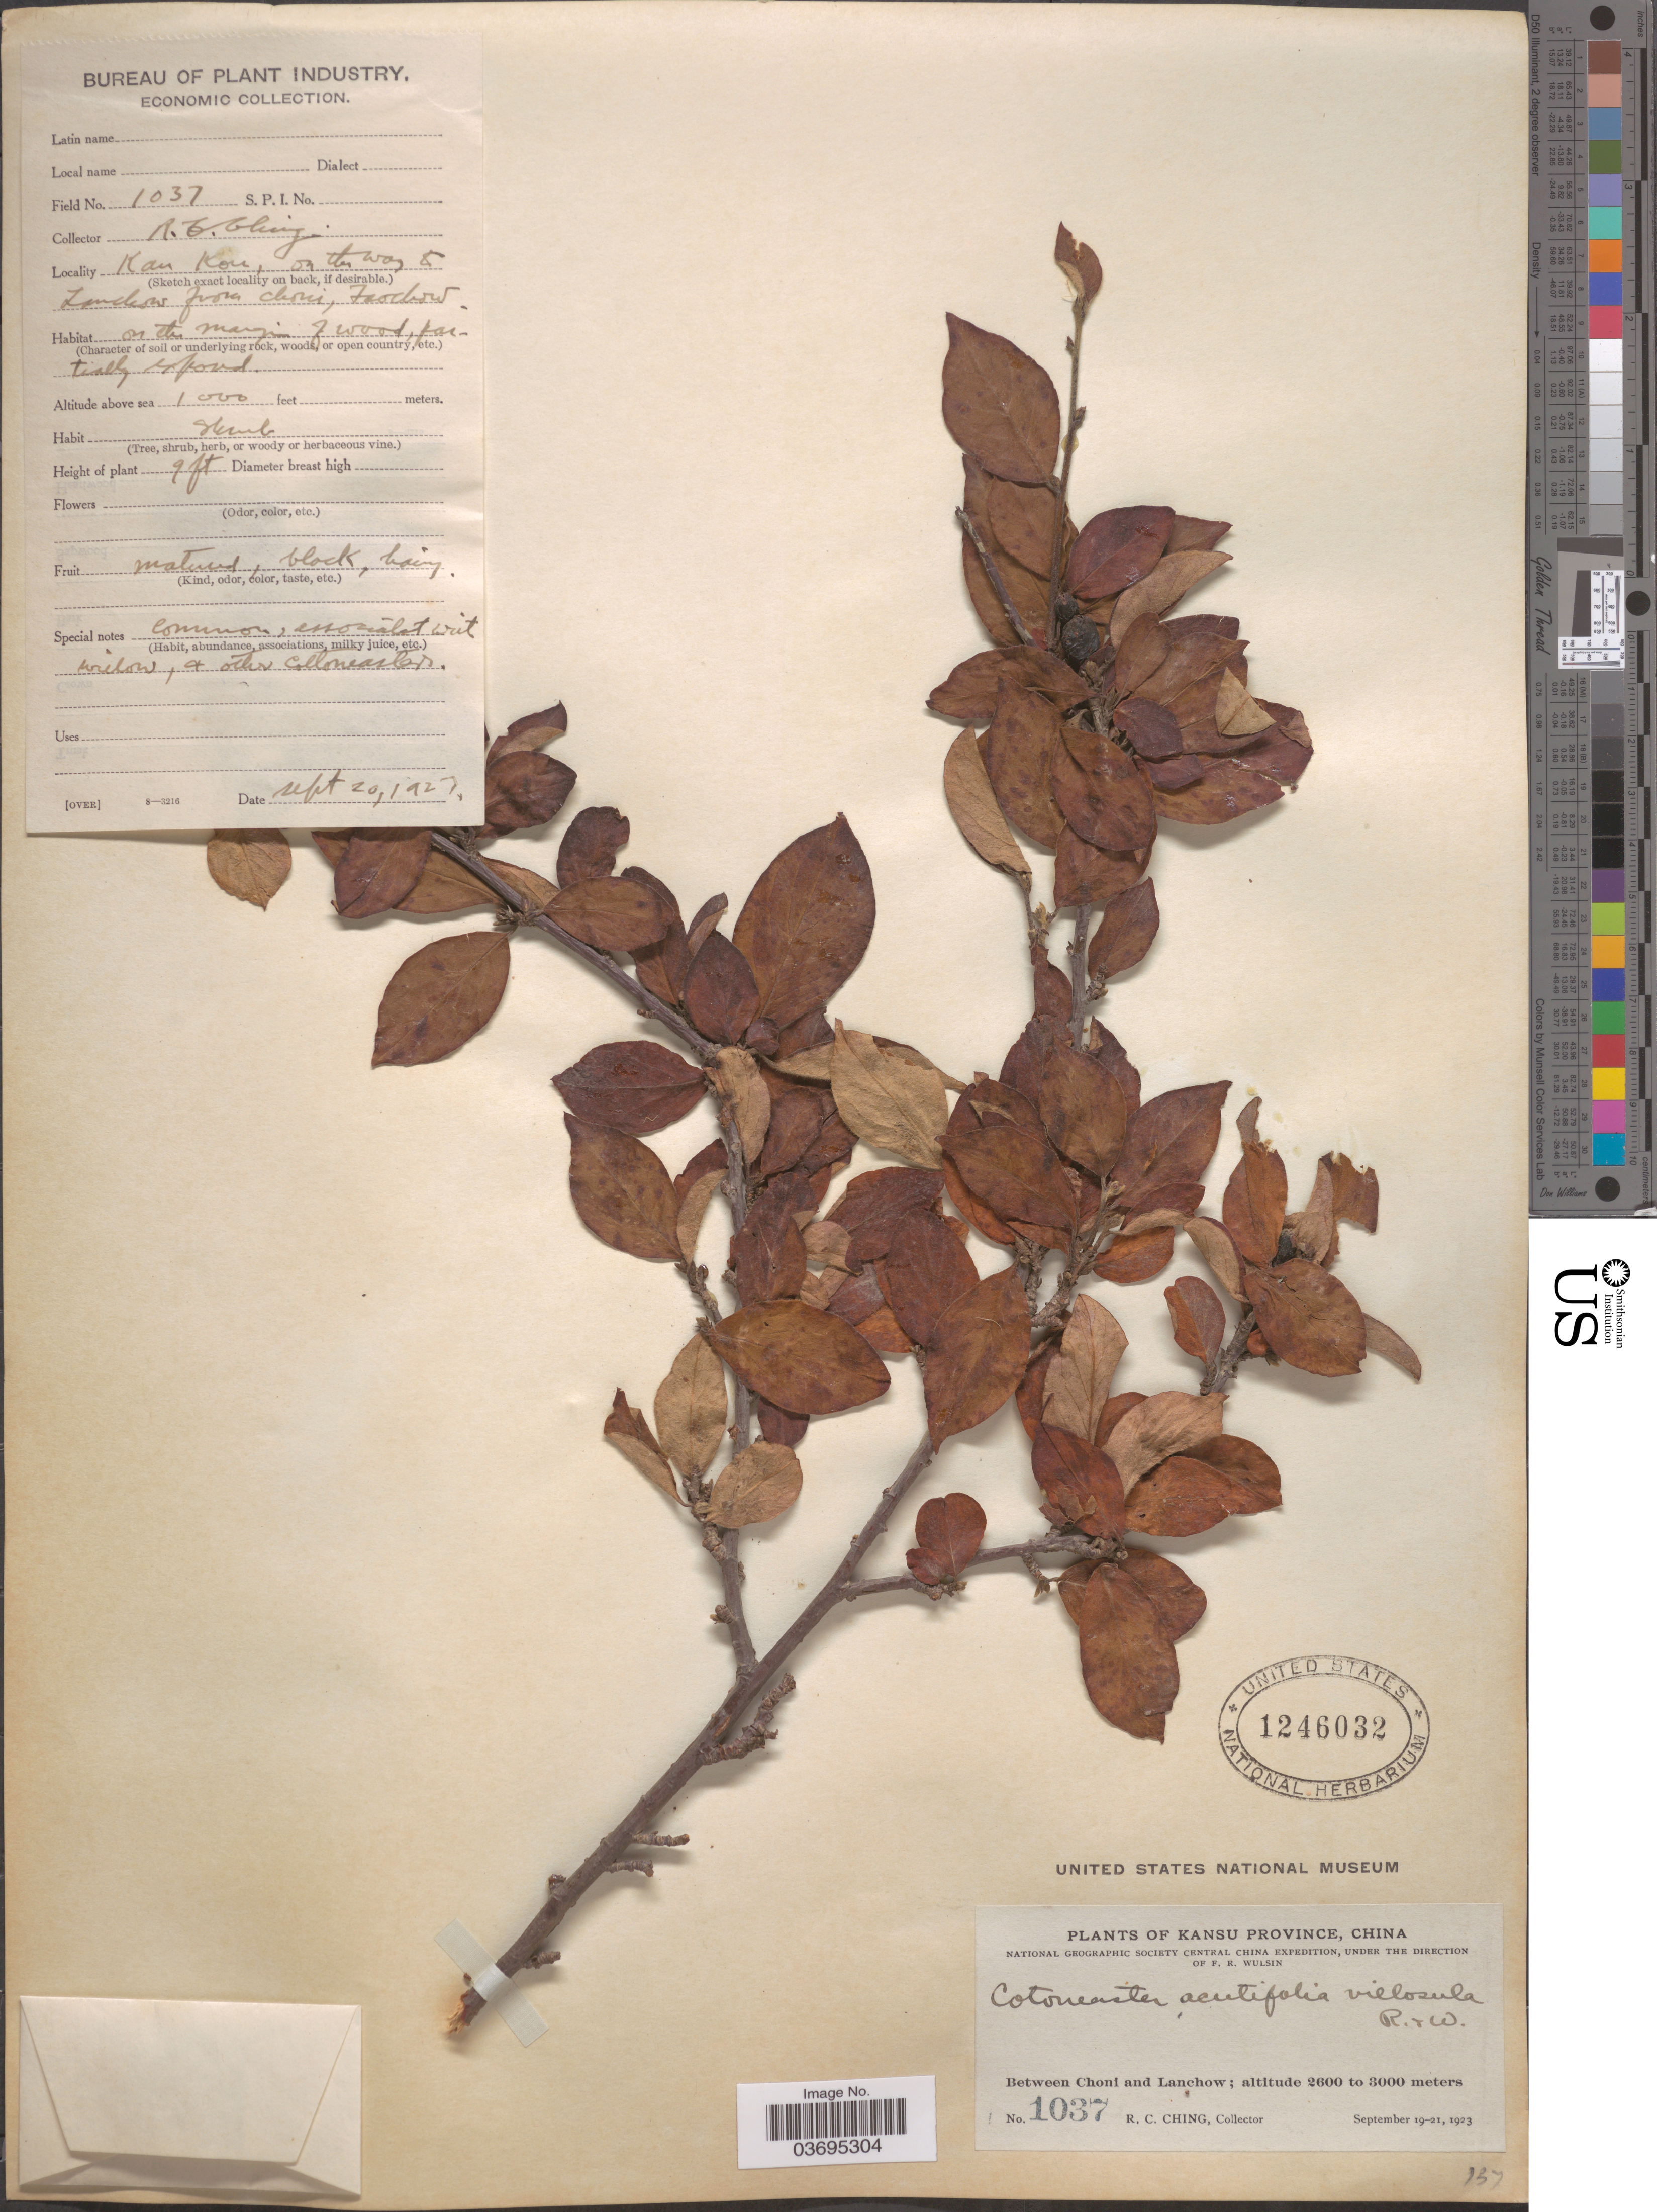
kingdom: Plantae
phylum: Tracheophyta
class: Magnoliopsida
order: Rosales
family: Rosaceae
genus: Cotoneaster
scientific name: Cotoneaster acutifolius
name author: Turcz.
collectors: R. C. Ching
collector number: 1037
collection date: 1923-09-20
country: China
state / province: Gansu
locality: Kansu Province. Between Choni and Lanchow. Kan Kou [interpreted], on the way to Lanchow [interpreted] from Choni, Frodow [interpreted].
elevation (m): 305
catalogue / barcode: US 1246032